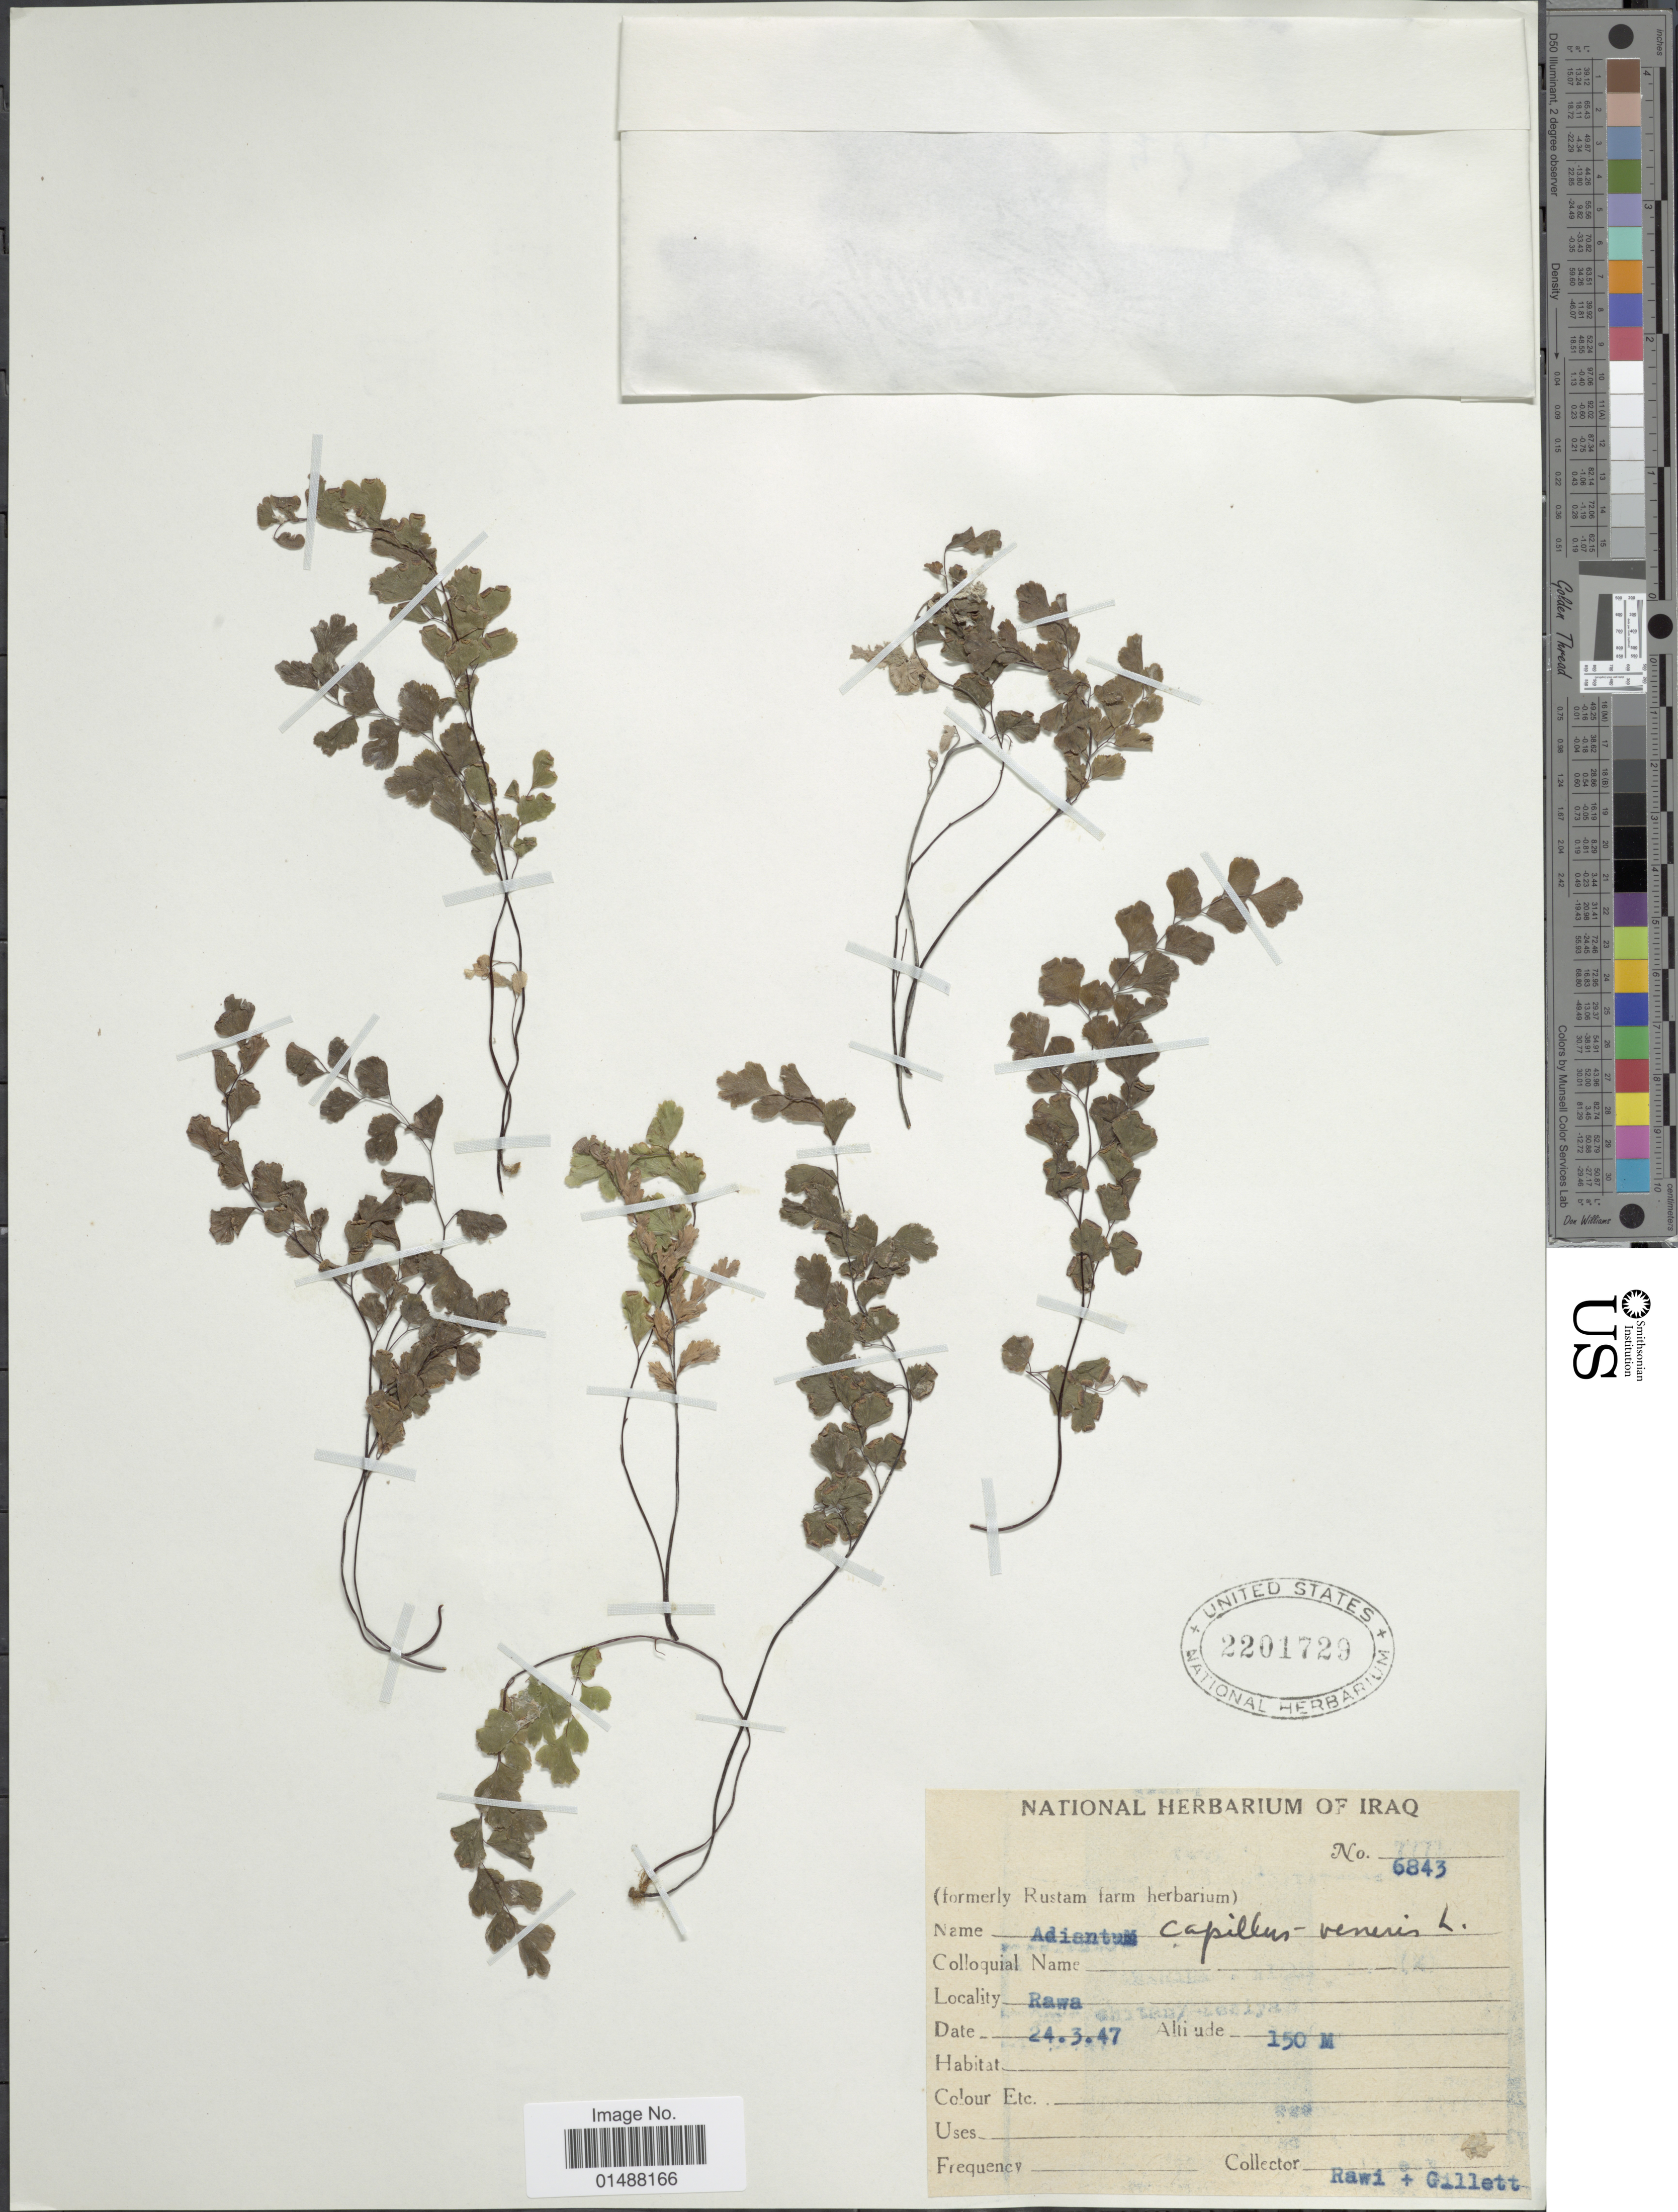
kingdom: Plantae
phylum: Tracheophyta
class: Polypodiopsida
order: Polypodiales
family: Pteridaceae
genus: Adiantum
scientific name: Adiantum capillus-veneris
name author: L.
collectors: -. Rawi & Gillett, --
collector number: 6843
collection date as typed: Transcribed d/m/y: 24/3/47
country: Iraq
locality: Rawa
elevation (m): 150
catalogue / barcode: US 2201729